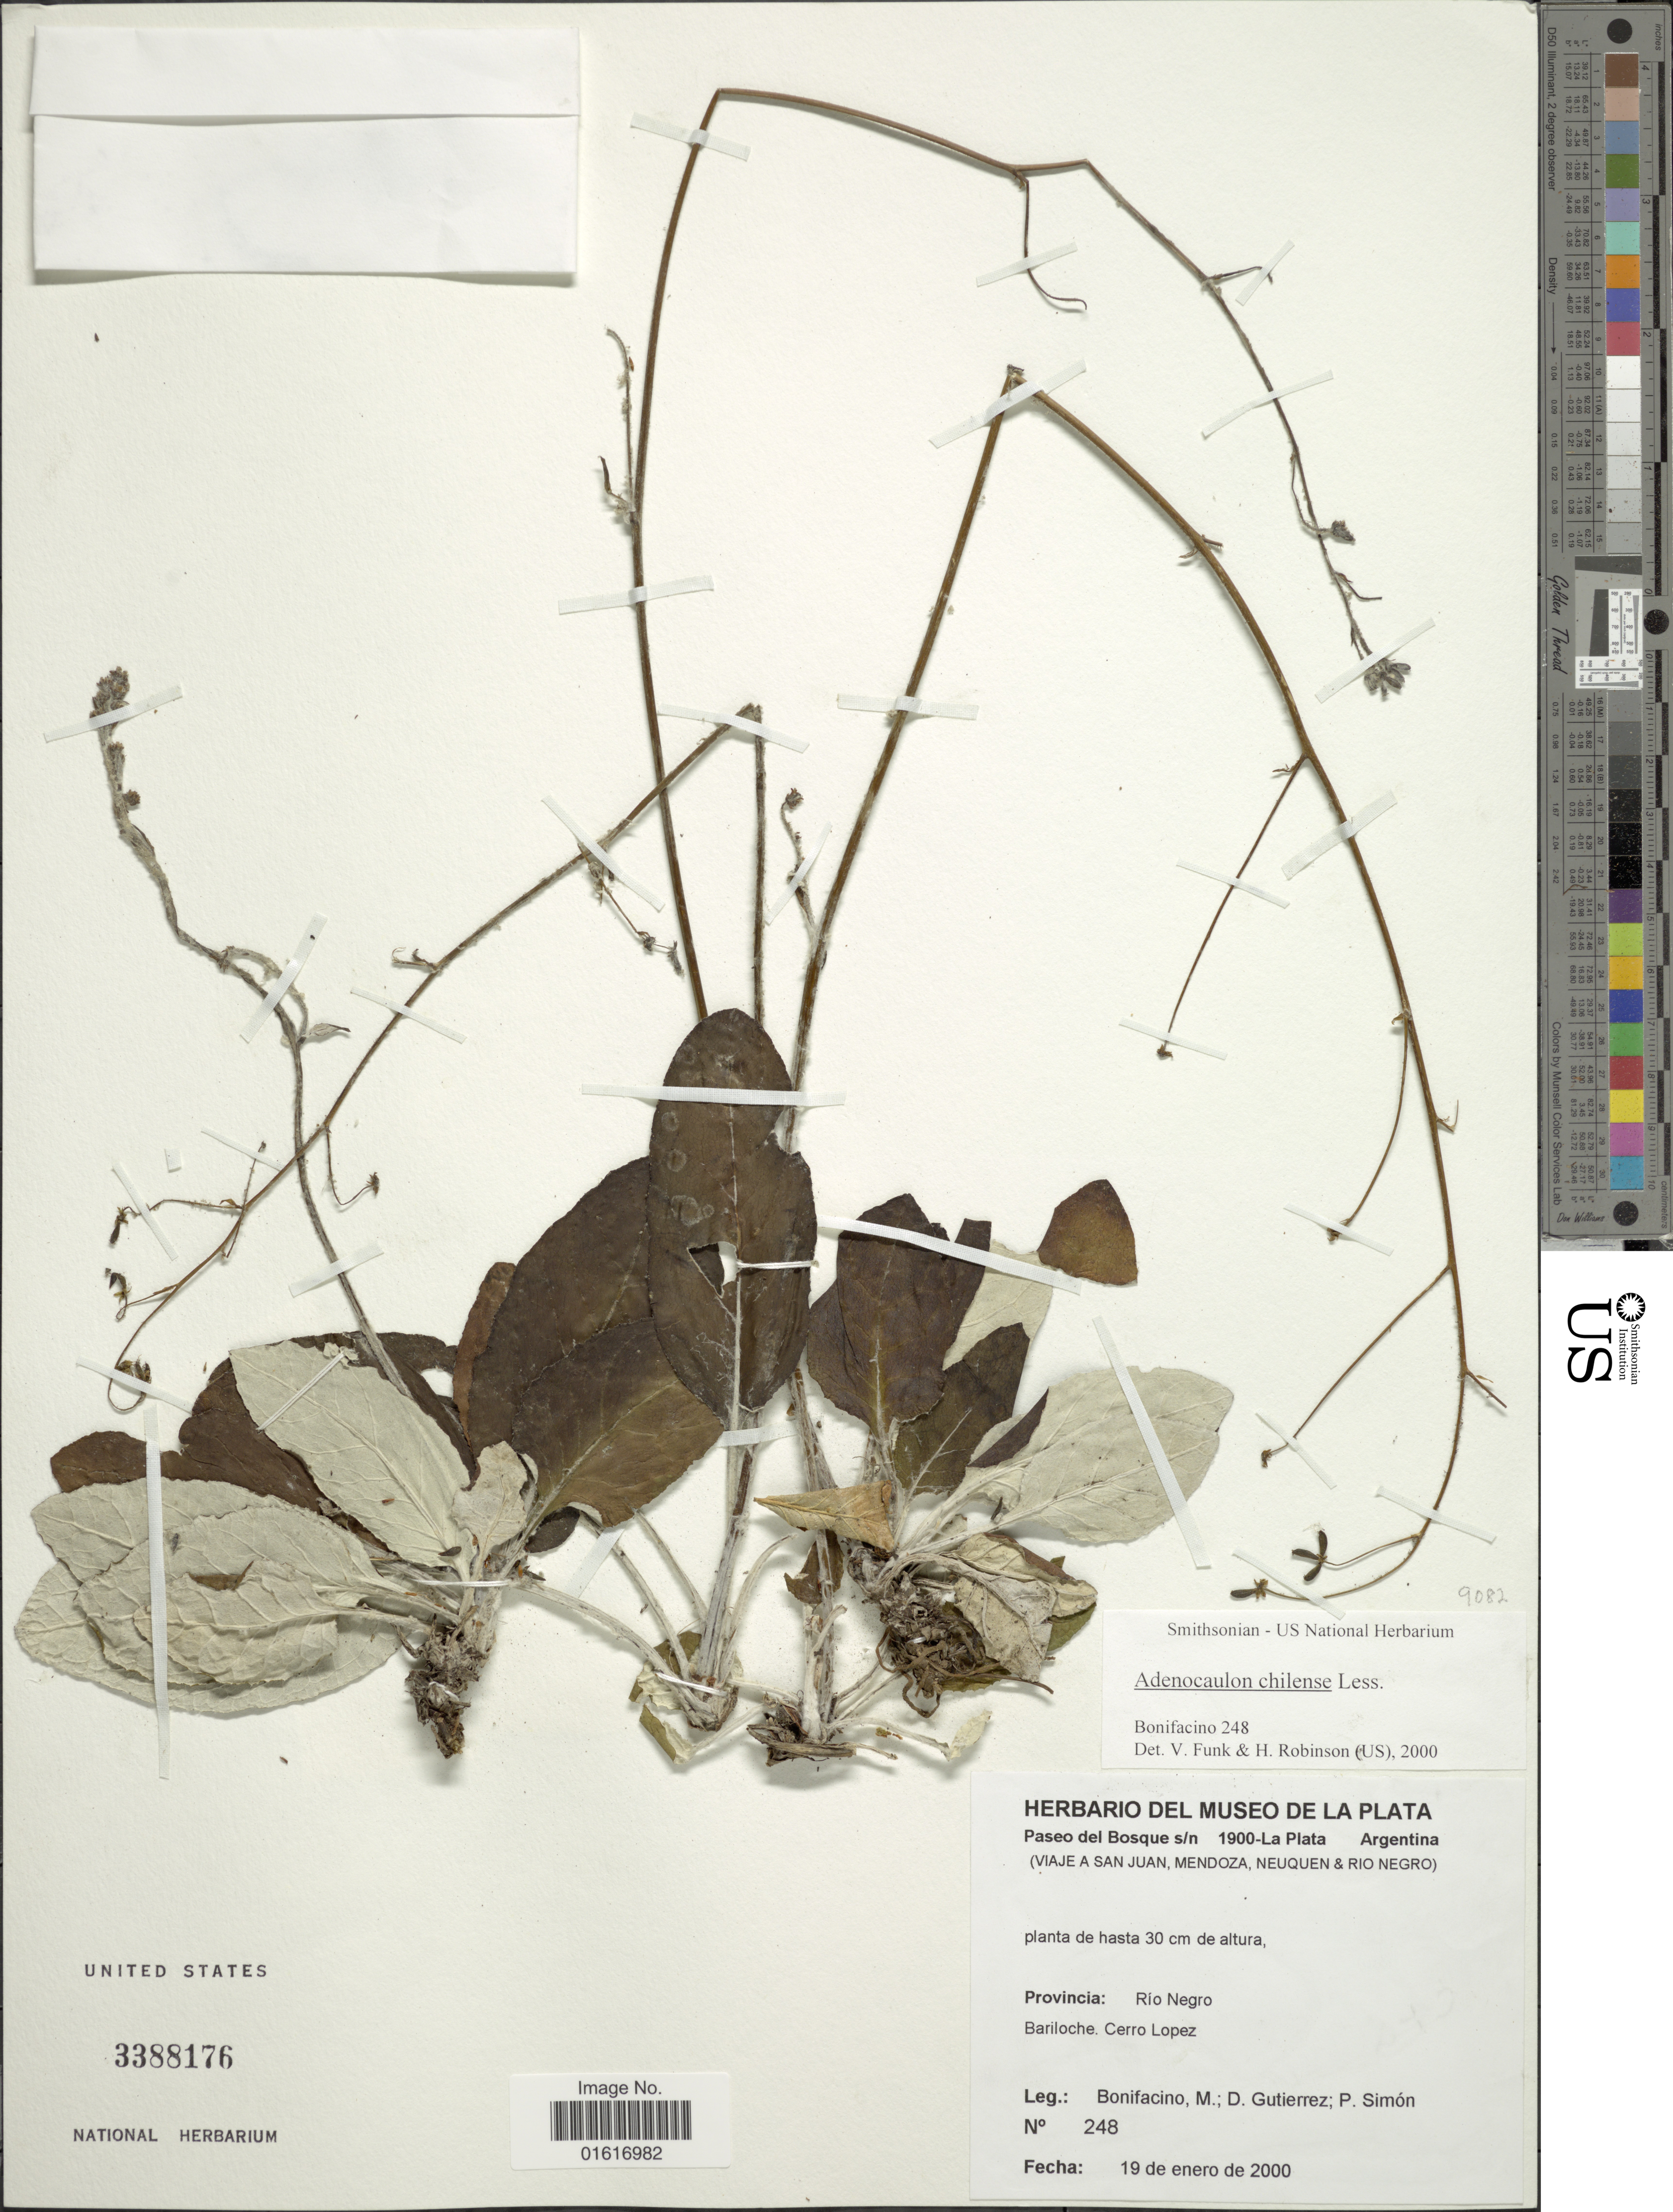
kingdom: Plantae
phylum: Tracheophyta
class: Magnoliopsida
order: Asterales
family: Asteraceae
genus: Adenocaulon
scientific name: Adenocaulon chilense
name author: Less.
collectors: M. Bonifacino, D. G. Gutiérrez & P. Simon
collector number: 0248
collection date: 2000-01-19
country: Argentina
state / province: Rio Negro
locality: Bariloche. Cerro Lopez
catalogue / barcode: US 3388176